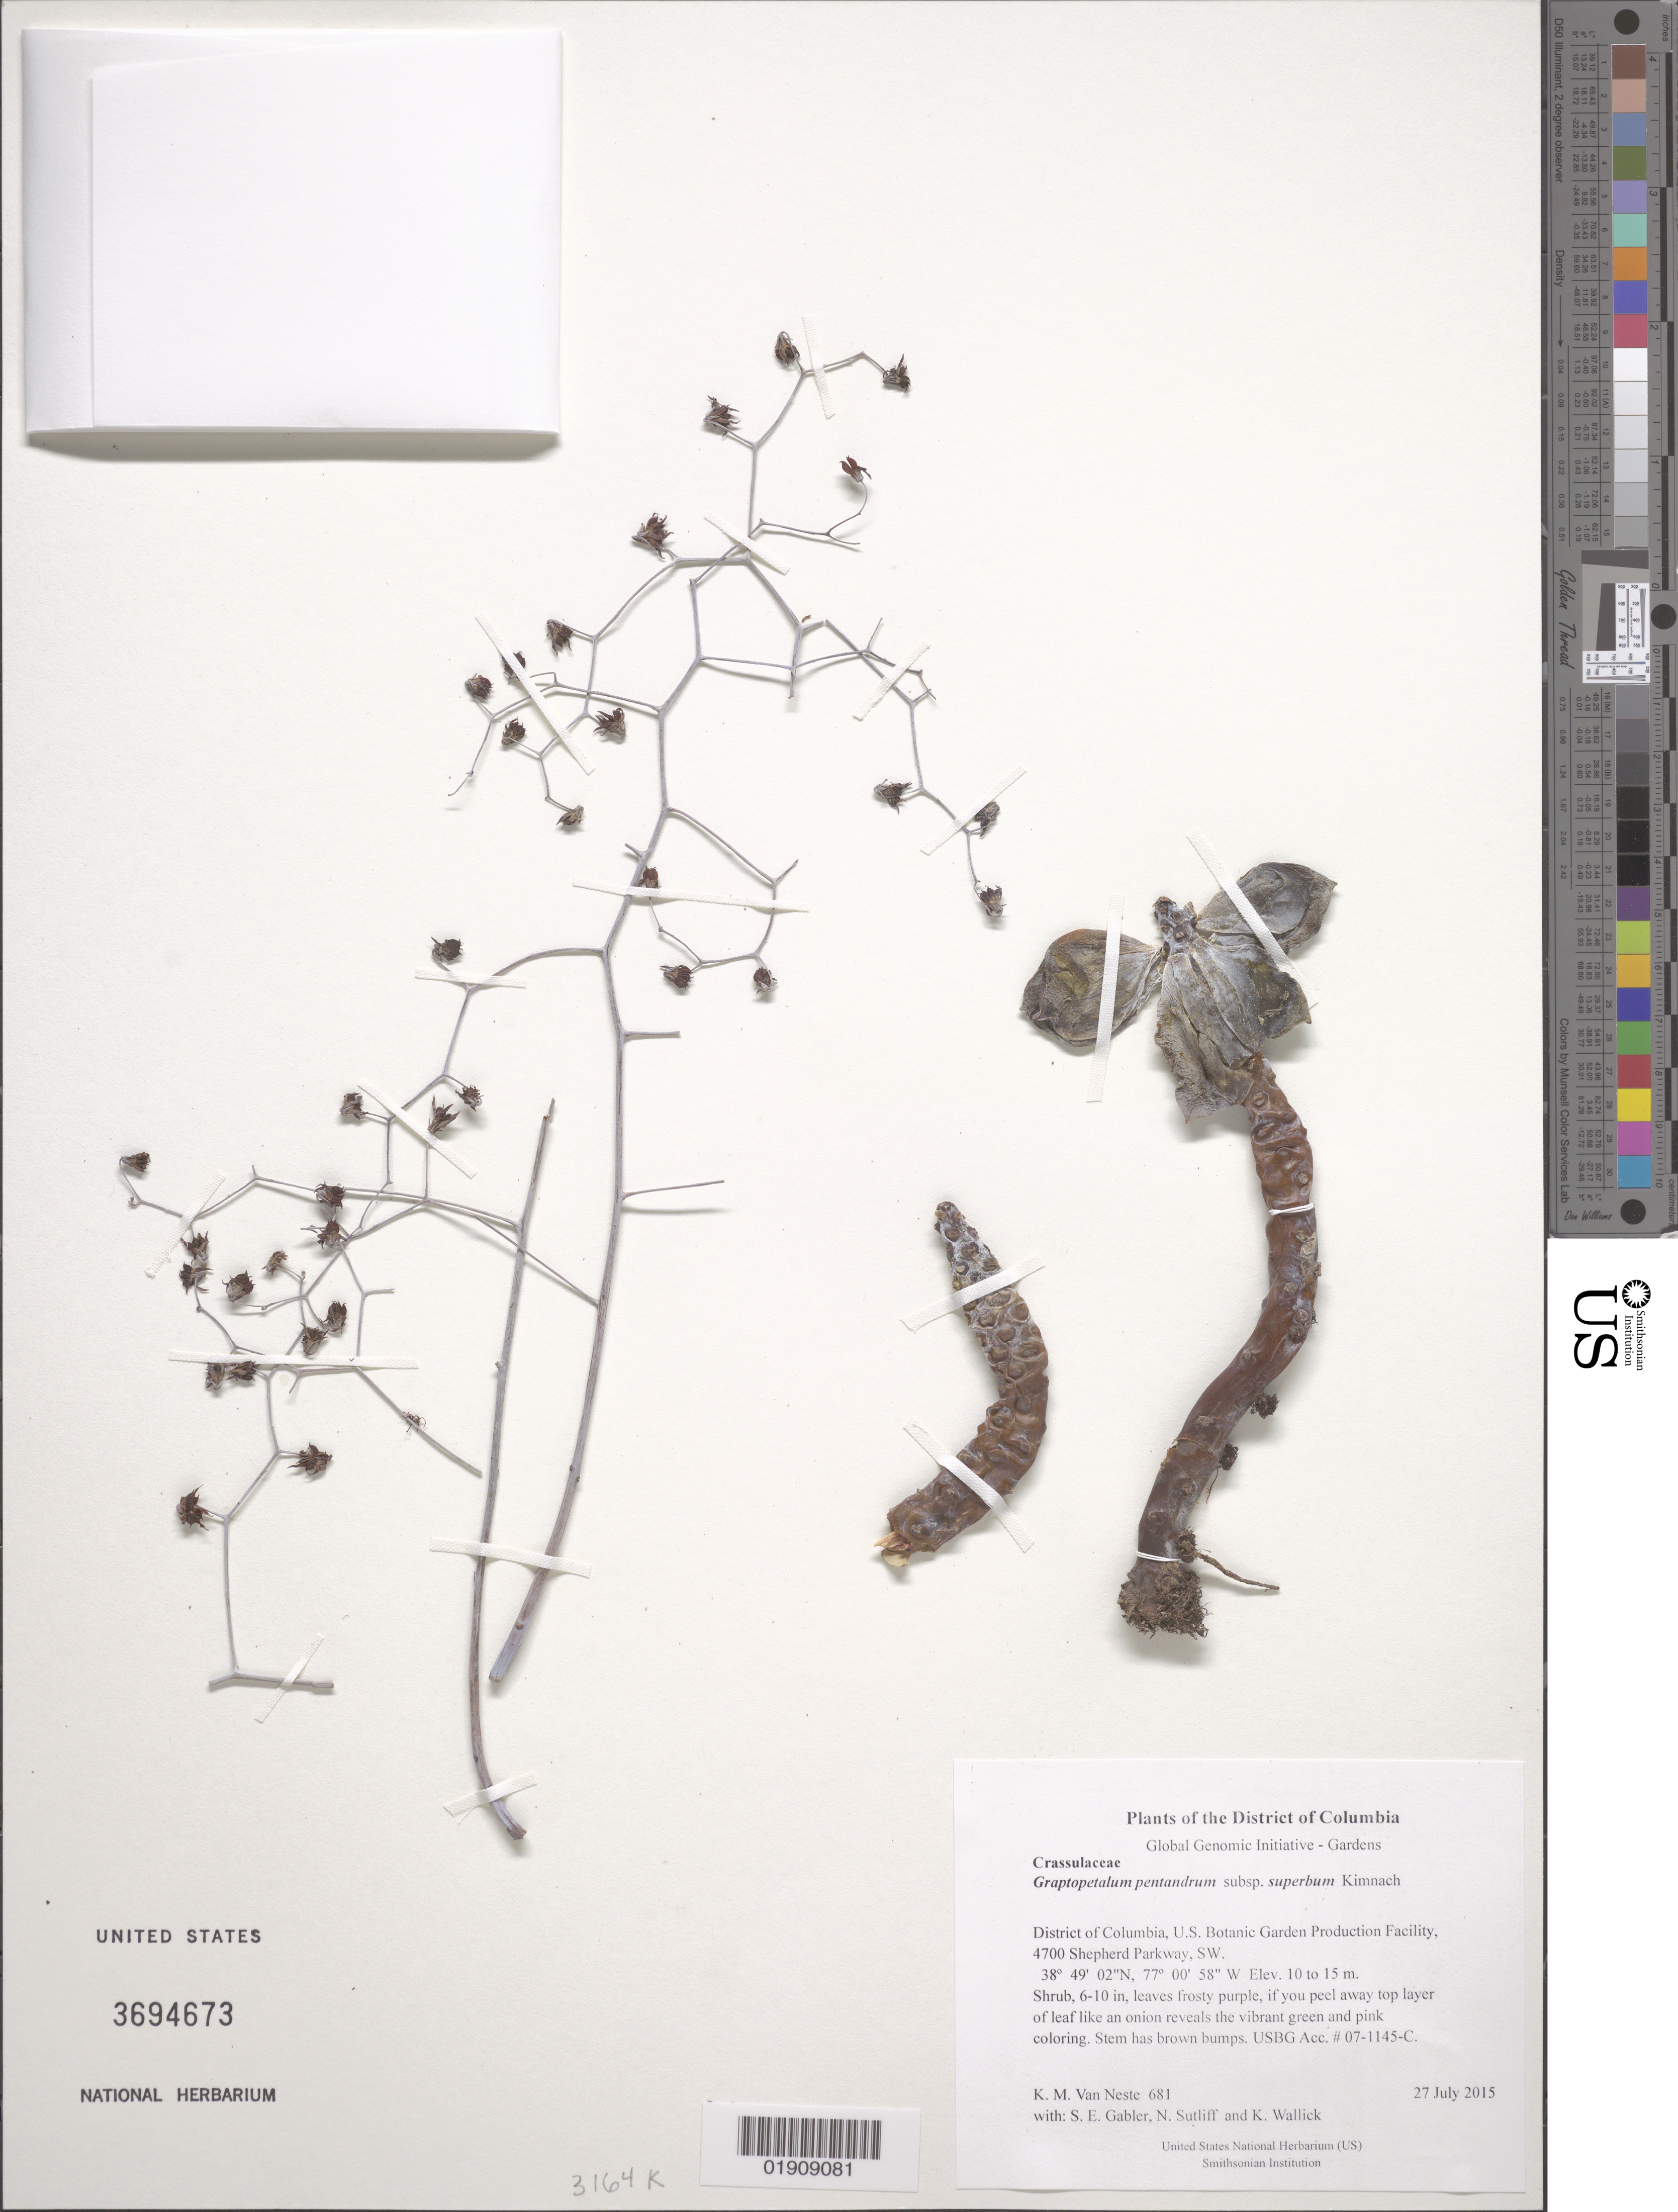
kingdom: Plantae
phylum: Tracheophyta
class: Magnoliopsida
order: Saxifragales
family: Crassulaceae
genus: Graptopetalum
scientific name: Graptopetalum pentandrum subsp. superbum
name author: Kimnach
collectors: K. M. Van Neste, S. E. Gabler, N. Sutliff & K. Wallick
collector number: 681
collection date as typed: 27 July 2015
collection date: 2015-07-27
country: United States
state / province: District of Columbia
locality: U.S. Botanic Garden Production Facility, 4700 Shepherd Parkway, SW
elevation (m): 10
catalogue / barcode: US 3694673